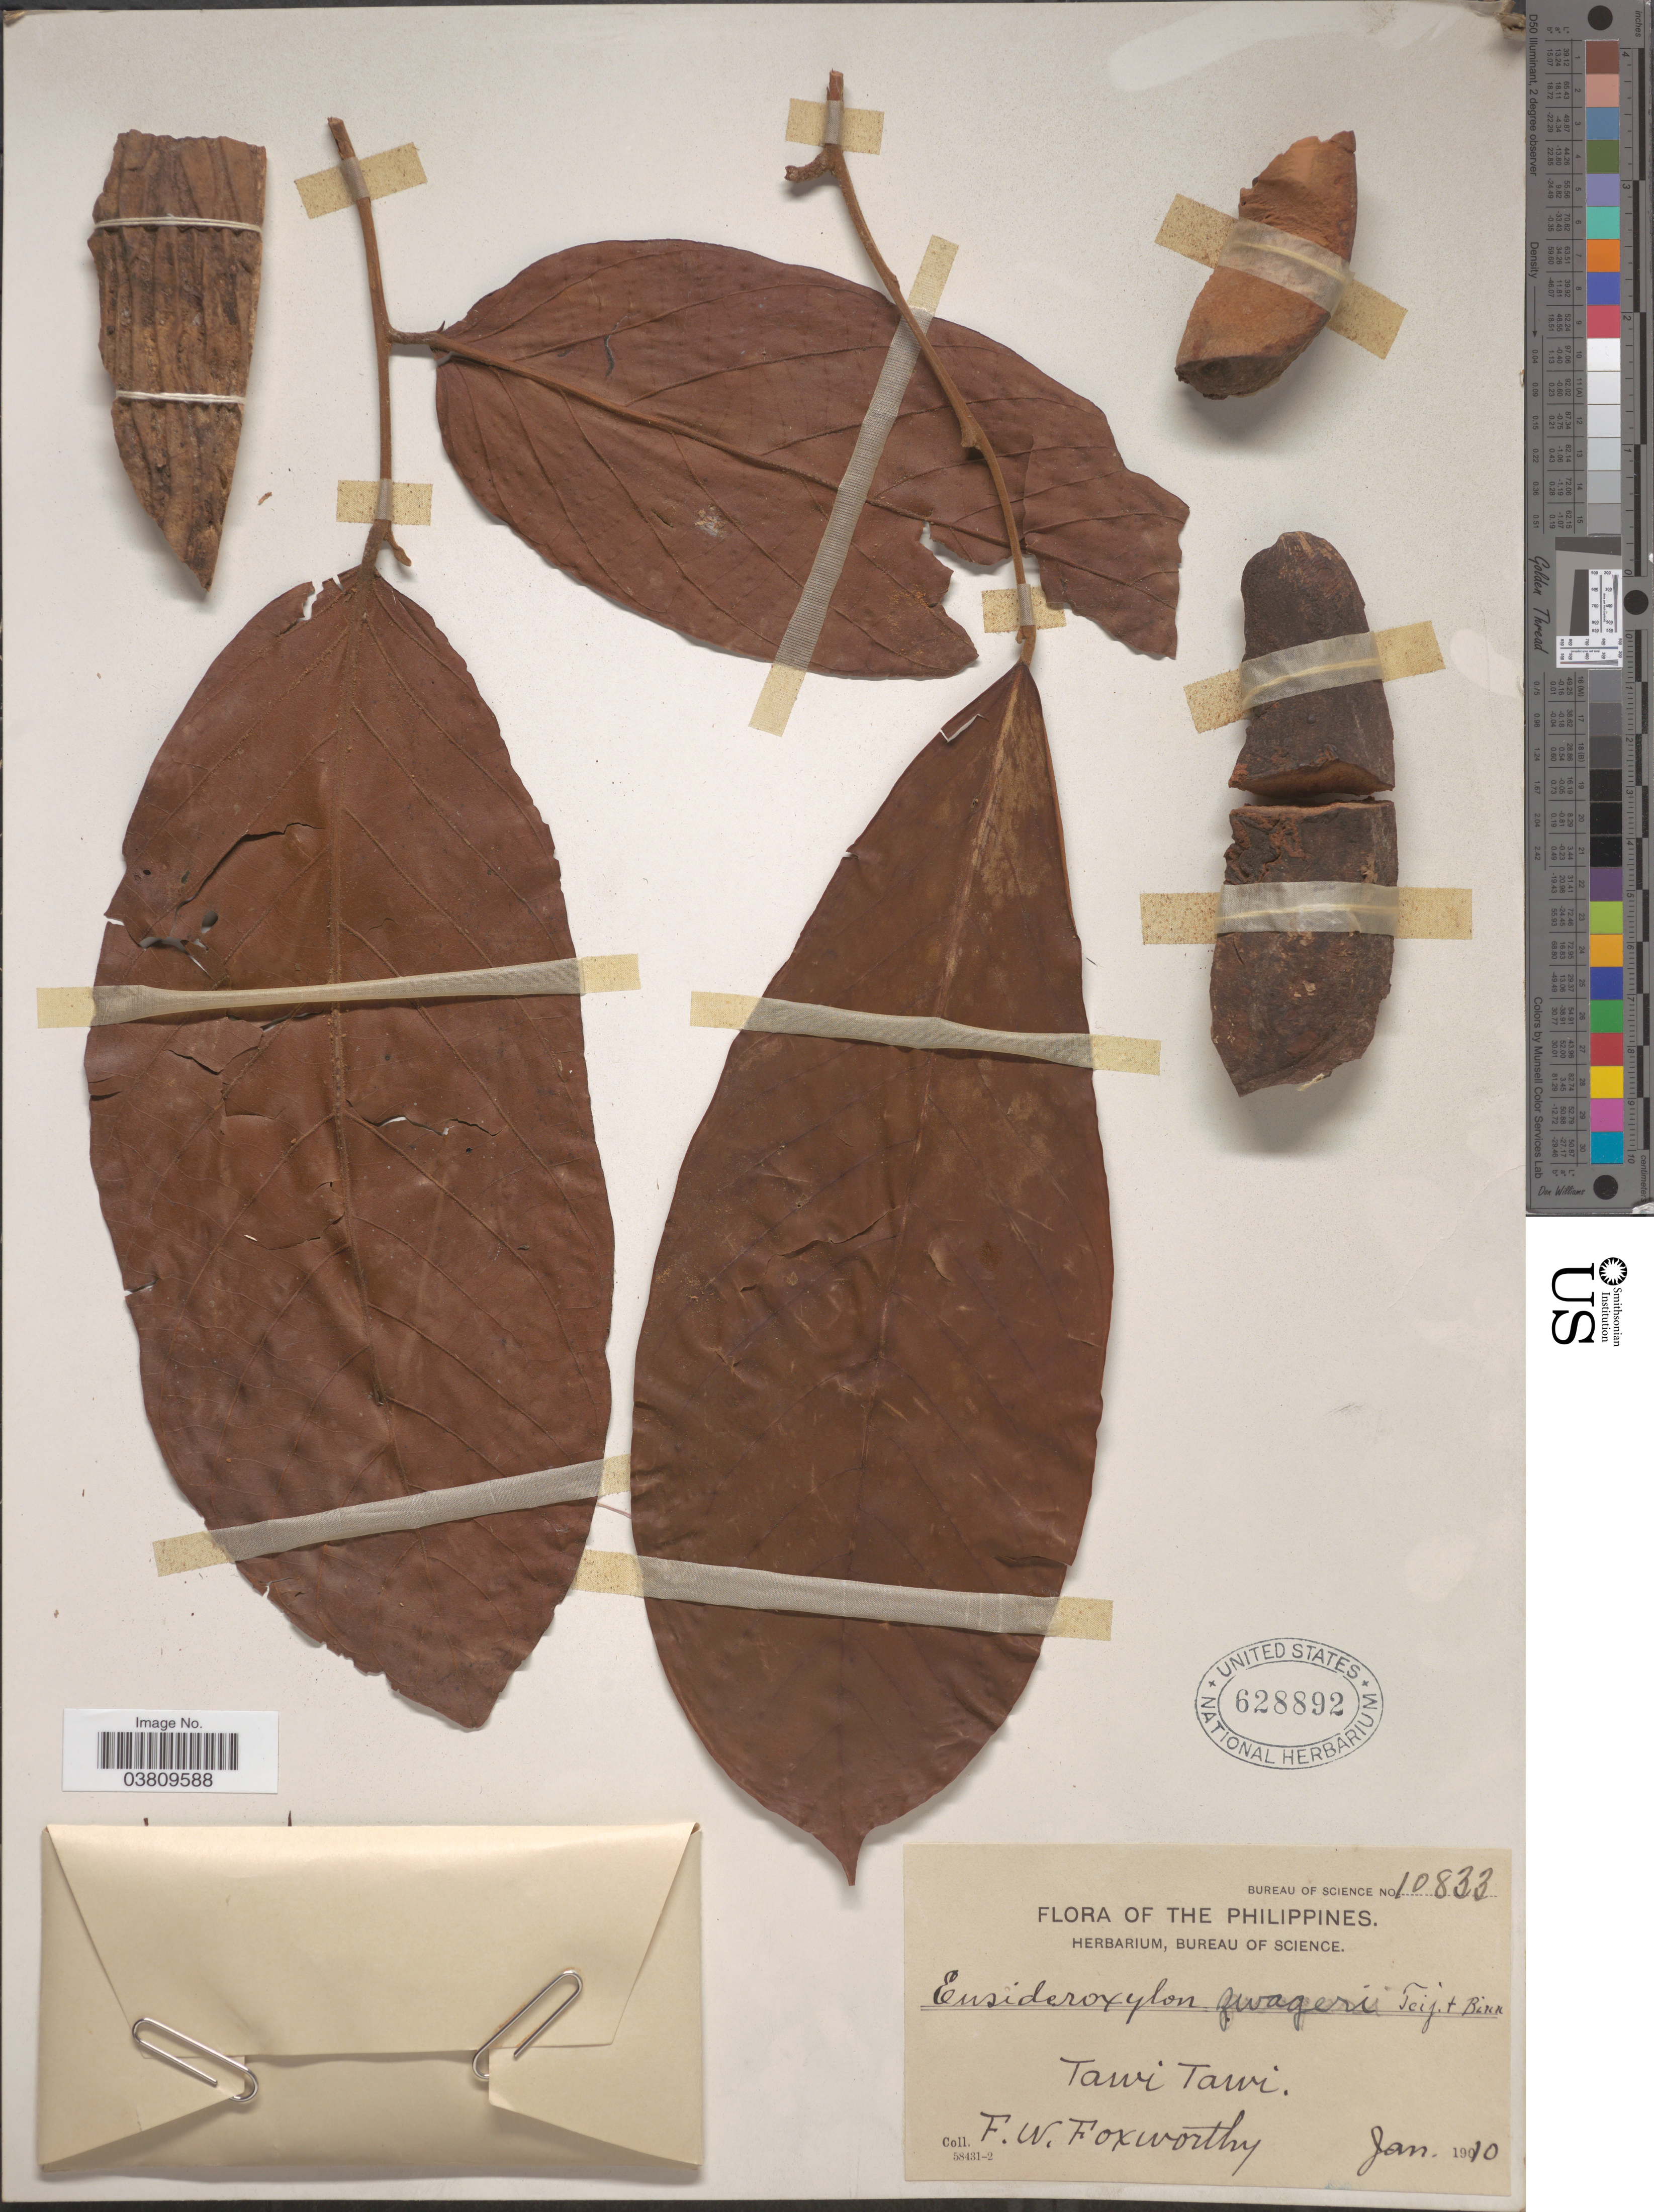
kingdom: Plantae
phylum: Tracheophyta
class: Magnoliopsida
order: Laurales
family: Lauraceae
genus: Eusideroxylon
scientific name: Eusideroxylon zwageri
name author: Teysm. & Binn.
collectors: F. W. Foxworthy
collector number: Bureau of Science 10833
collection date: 1910-01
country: Philippines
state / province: Muslim Mindanao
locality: Tawi Tawi.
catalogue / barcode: US 628892